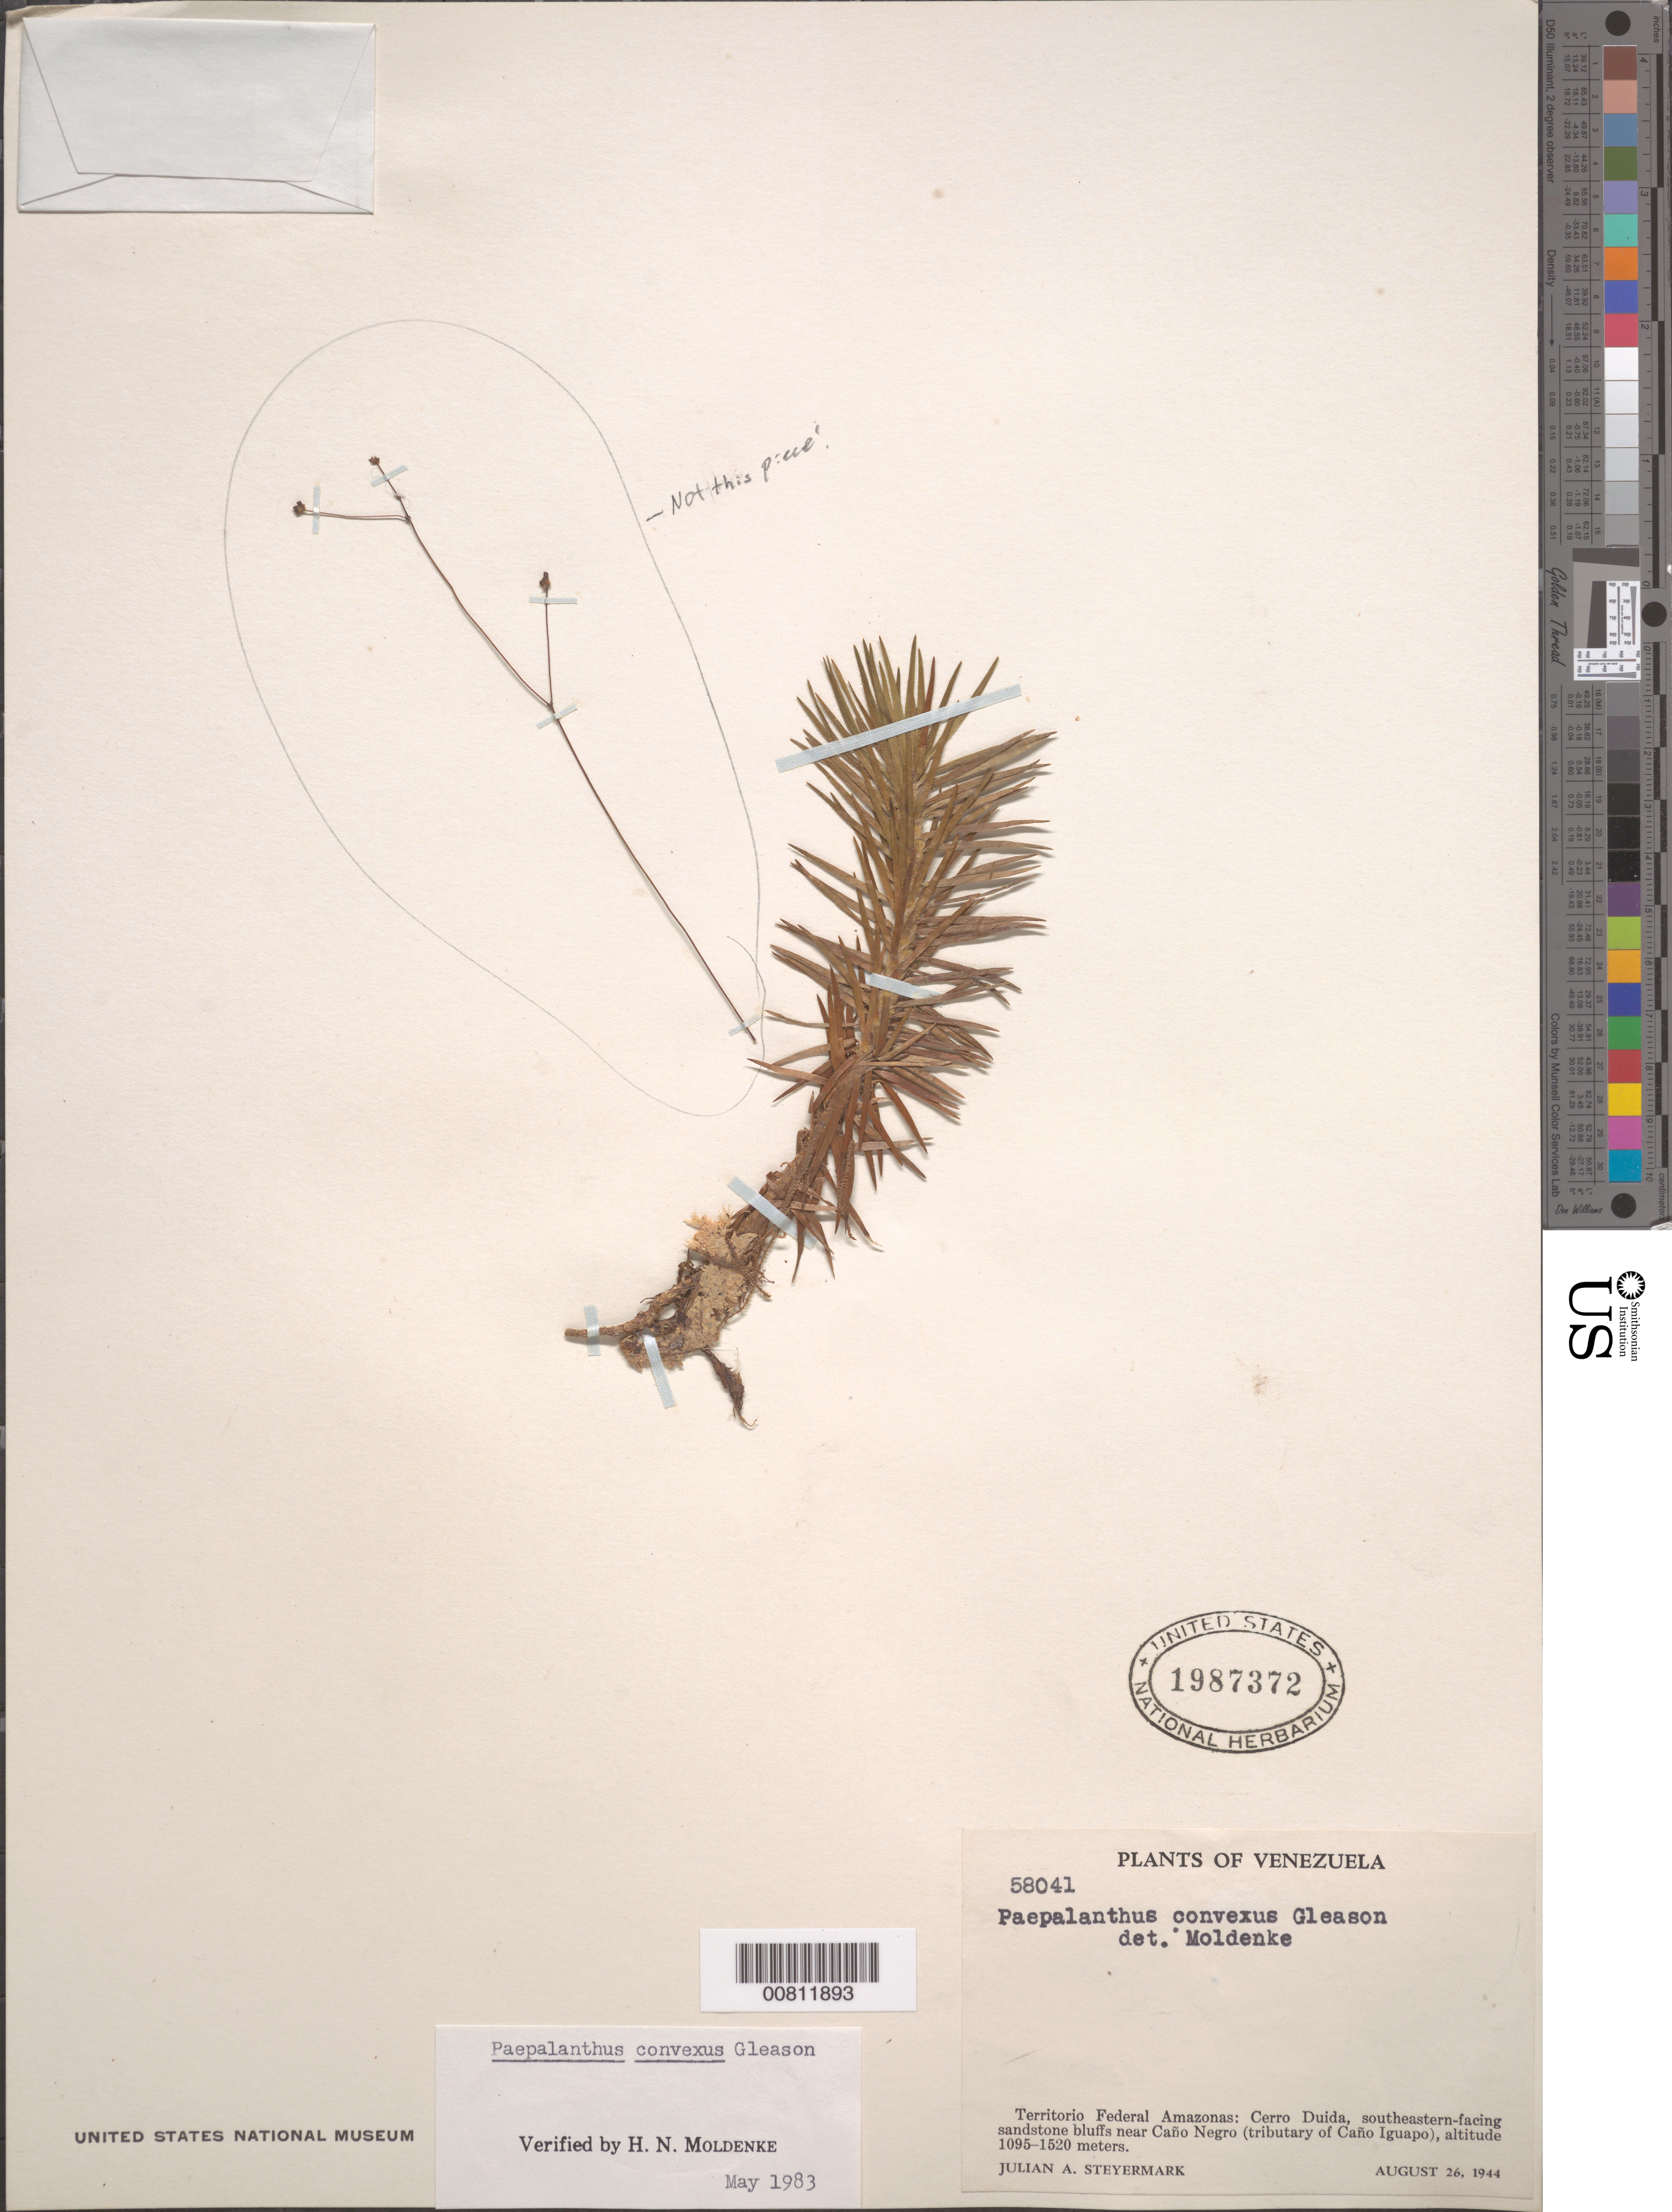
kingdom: Plantae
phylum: Tracheophyta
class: Liliopsida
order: Poales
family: Eriocaulaceae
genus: Paepalanthus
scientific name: Paepalanthus convexus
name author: Gleason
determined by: Moldenke, H. N.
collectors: J. Steyermark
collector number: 58041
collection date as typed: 26-Aug-44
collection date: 1944-08-26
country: Venezuela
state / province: Amazonas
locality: Cerro Duida, southeastern-facing slopes along Caño Negro (tributary of Caño Iguapo)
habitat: Sandstone bluffs near caño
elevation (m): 334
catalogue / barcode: US 1987372